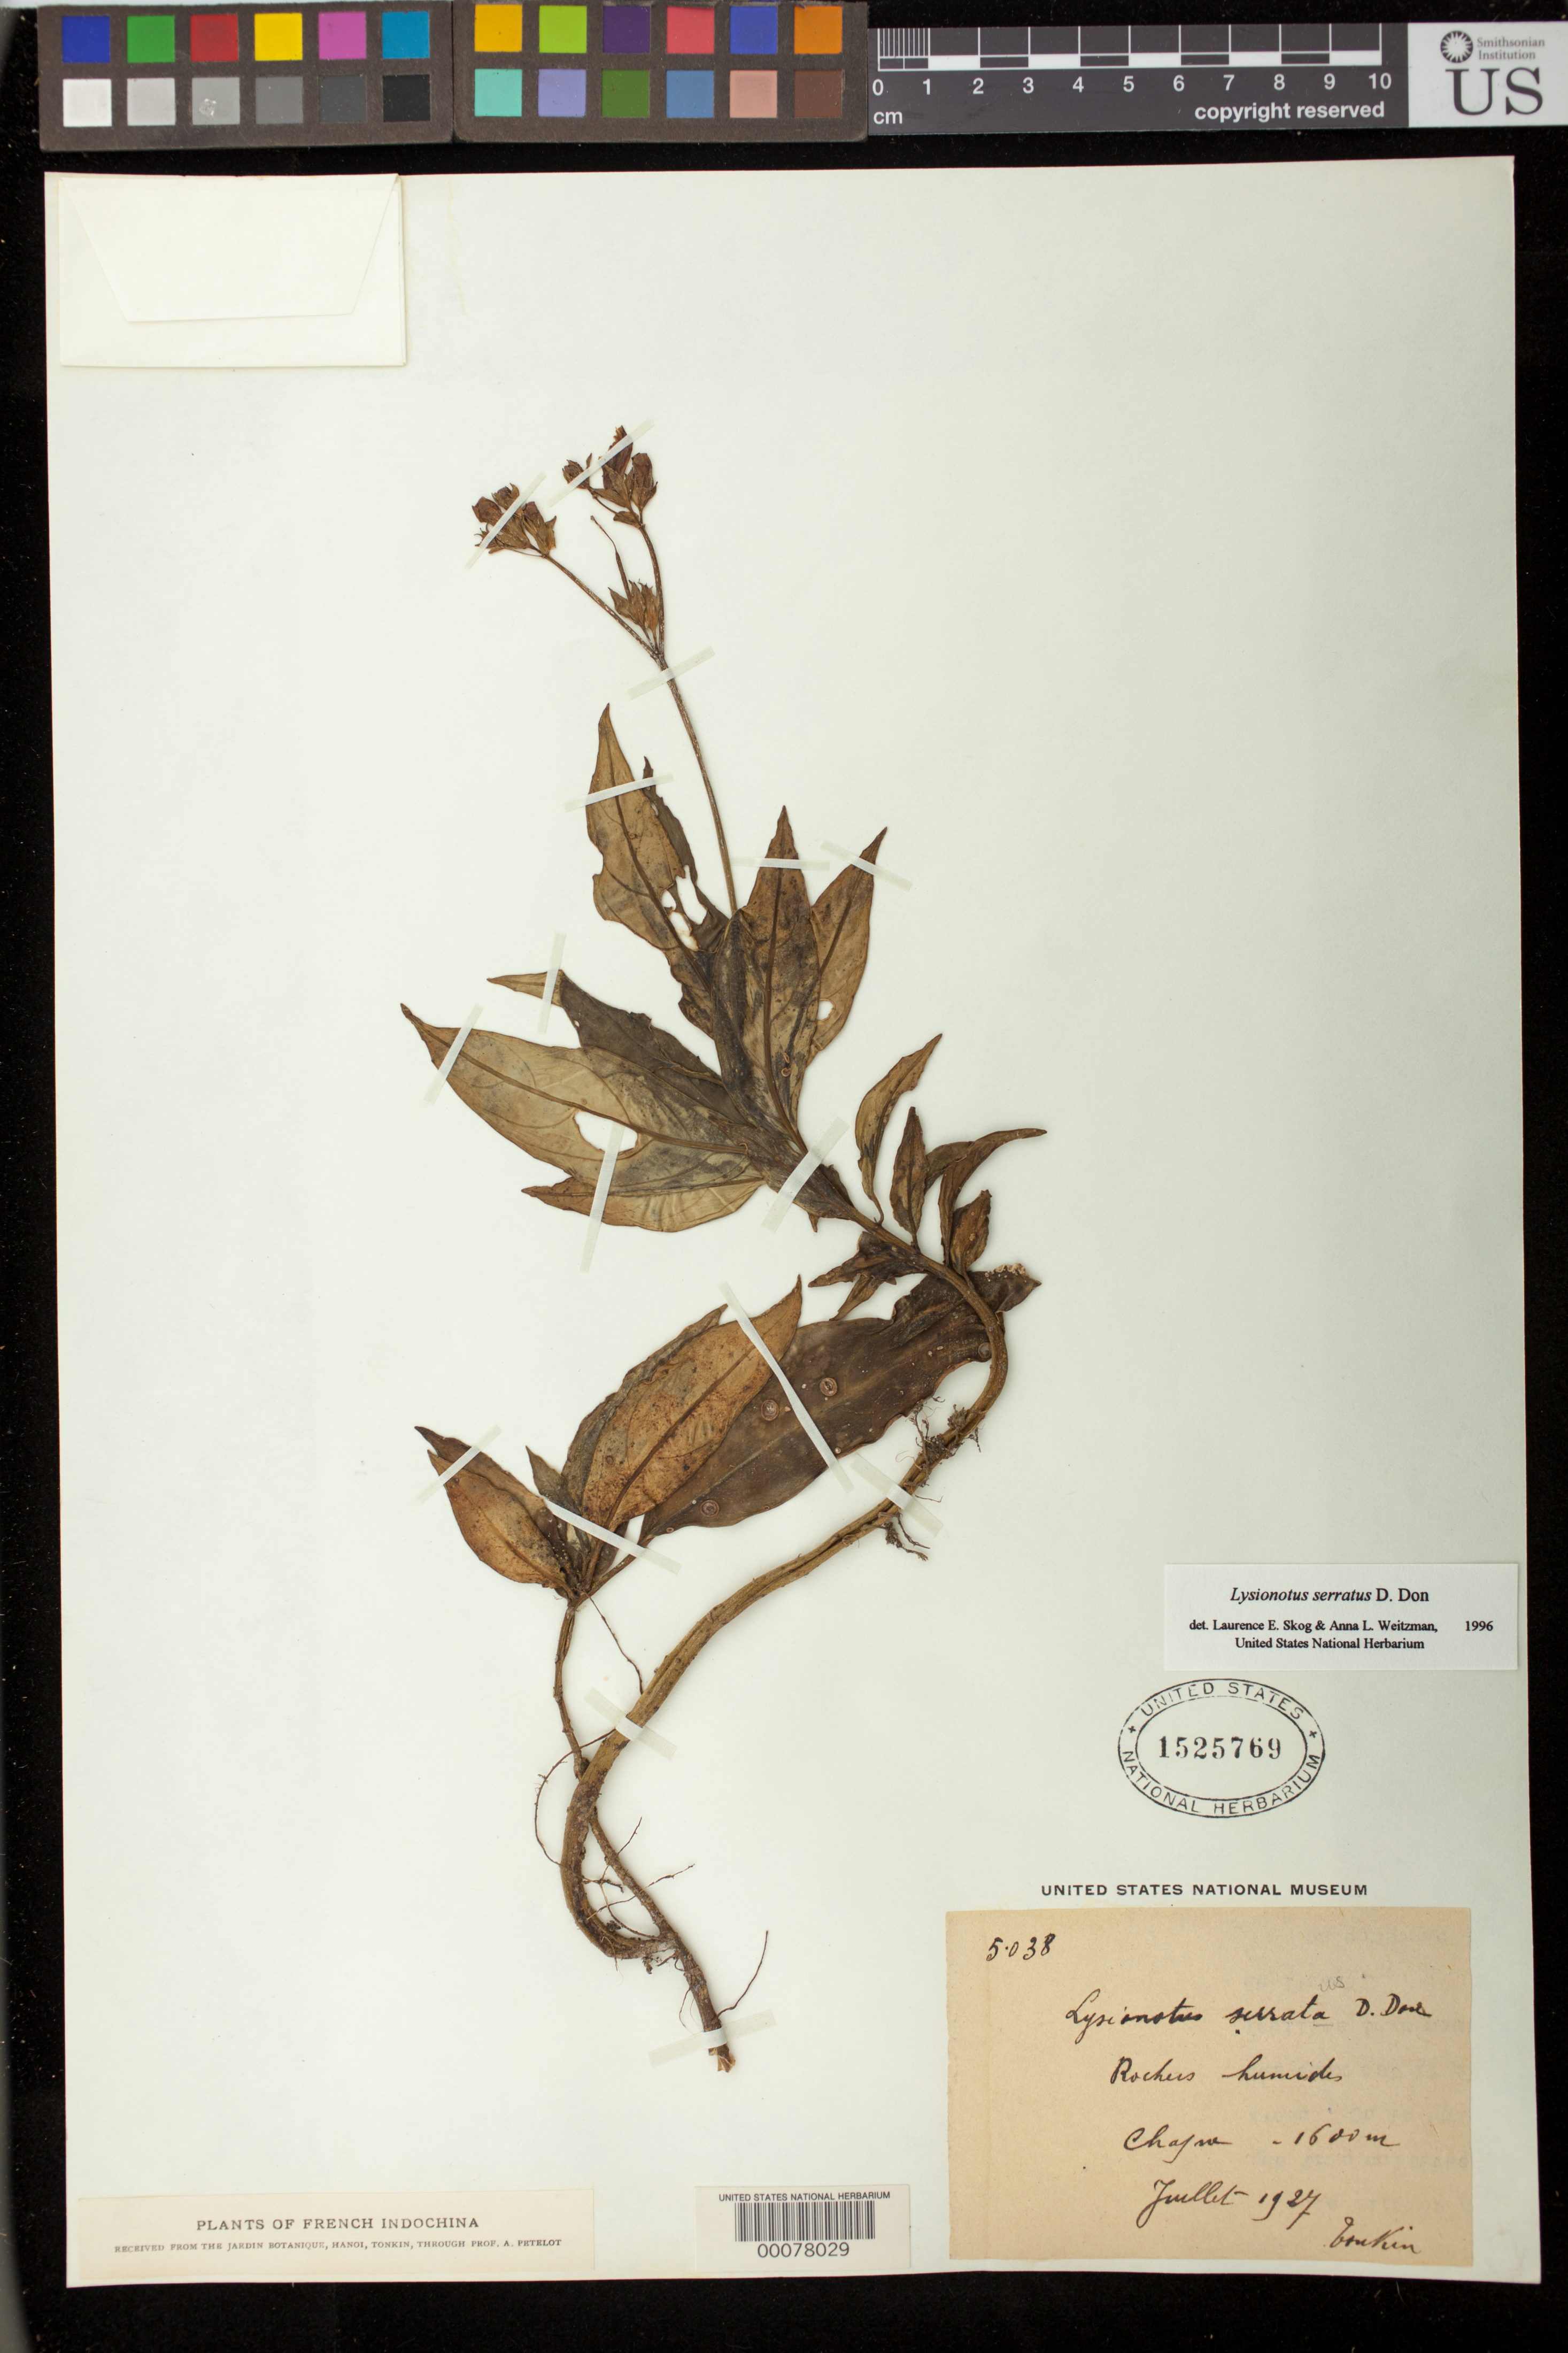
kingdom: Plantae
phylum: Tracheophyta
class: Magnoliopsida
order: Lamiales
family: Gesneriaceae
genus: Lysionotus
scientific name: Lysionotus serrata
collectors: A. Petelot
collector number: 5038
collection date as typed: Jul 1927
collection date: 1927-07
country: Laos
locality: Near chapu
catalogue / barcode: US 1525769